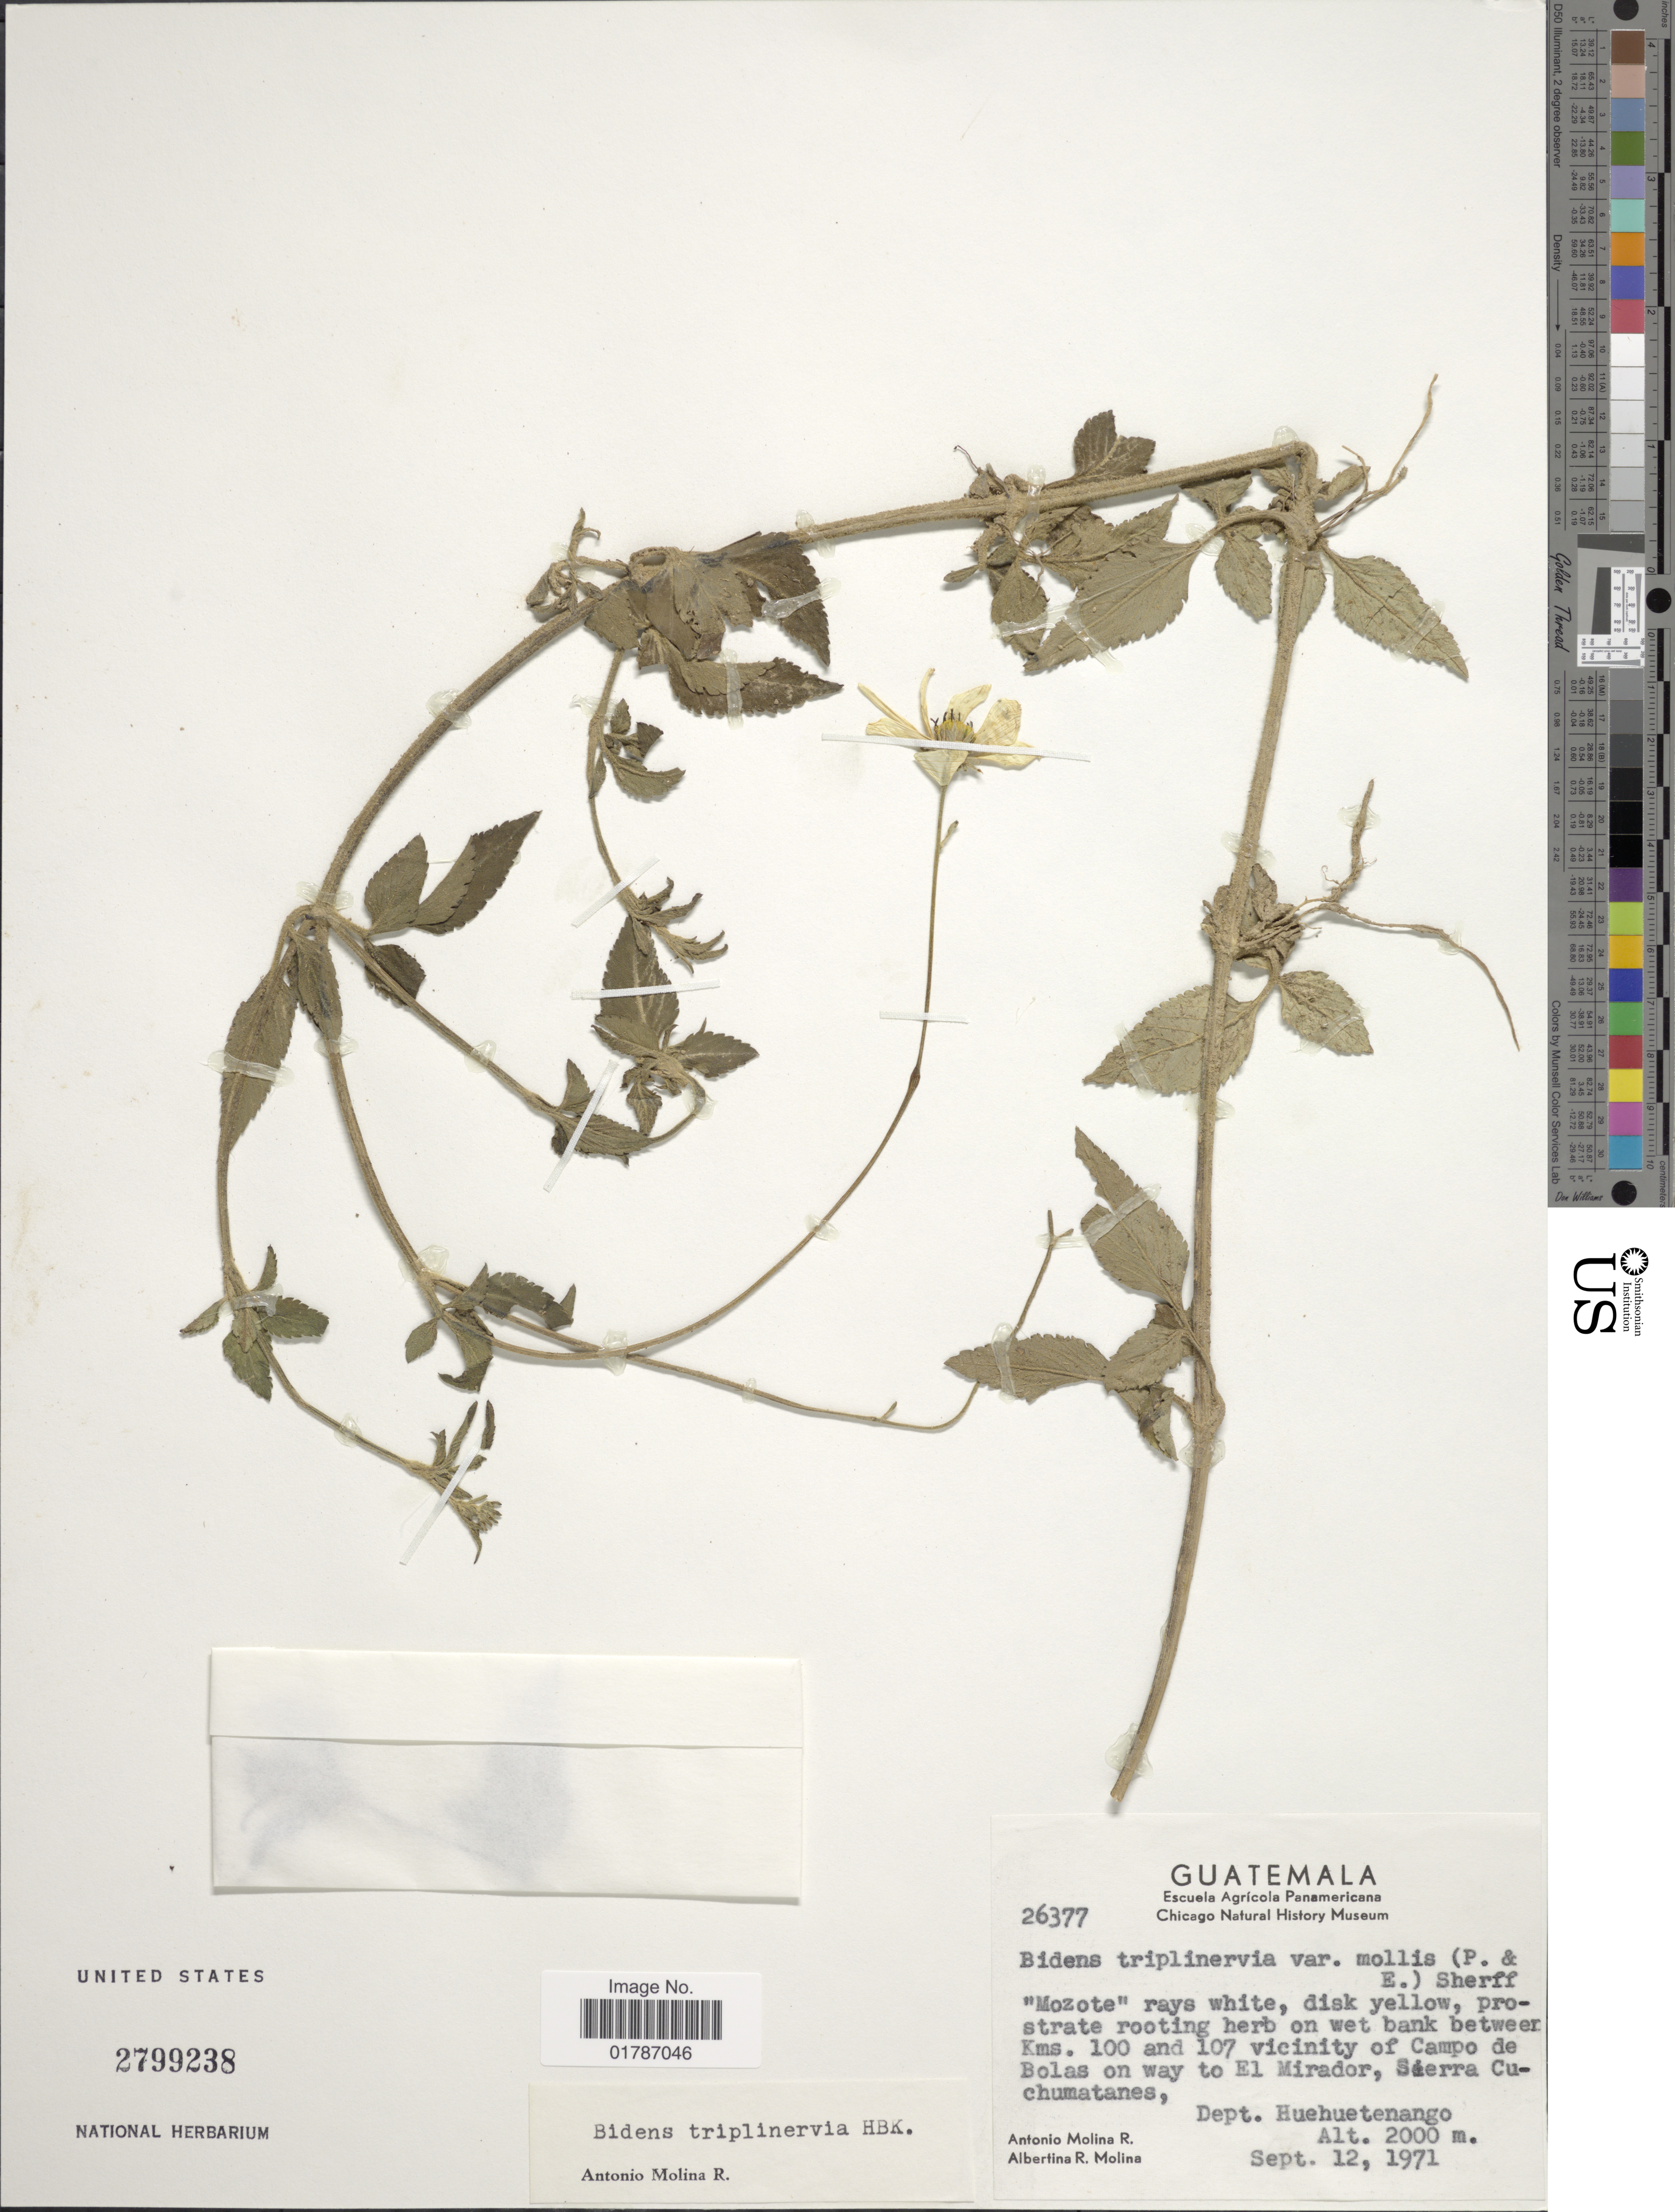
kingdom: Plantae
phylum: Tracheophyta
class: Magnoliopsida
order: Asterales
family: Asteraceae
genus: Bidens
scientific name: Bidens alba var. radiata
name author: (Sch. Bip.) R.E. Ballard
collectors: A. Molina R. & A. R. Molina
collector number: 26377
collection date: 1971-09-12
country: Guatemala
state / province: Huehuetenango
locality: Kms. 100 and 107 vicinity of Campo de Bolas on way to El Mirador, Sierra Cuchumatanes, Dept. Huehuetenango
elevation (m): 2000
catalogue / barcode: US 2799238